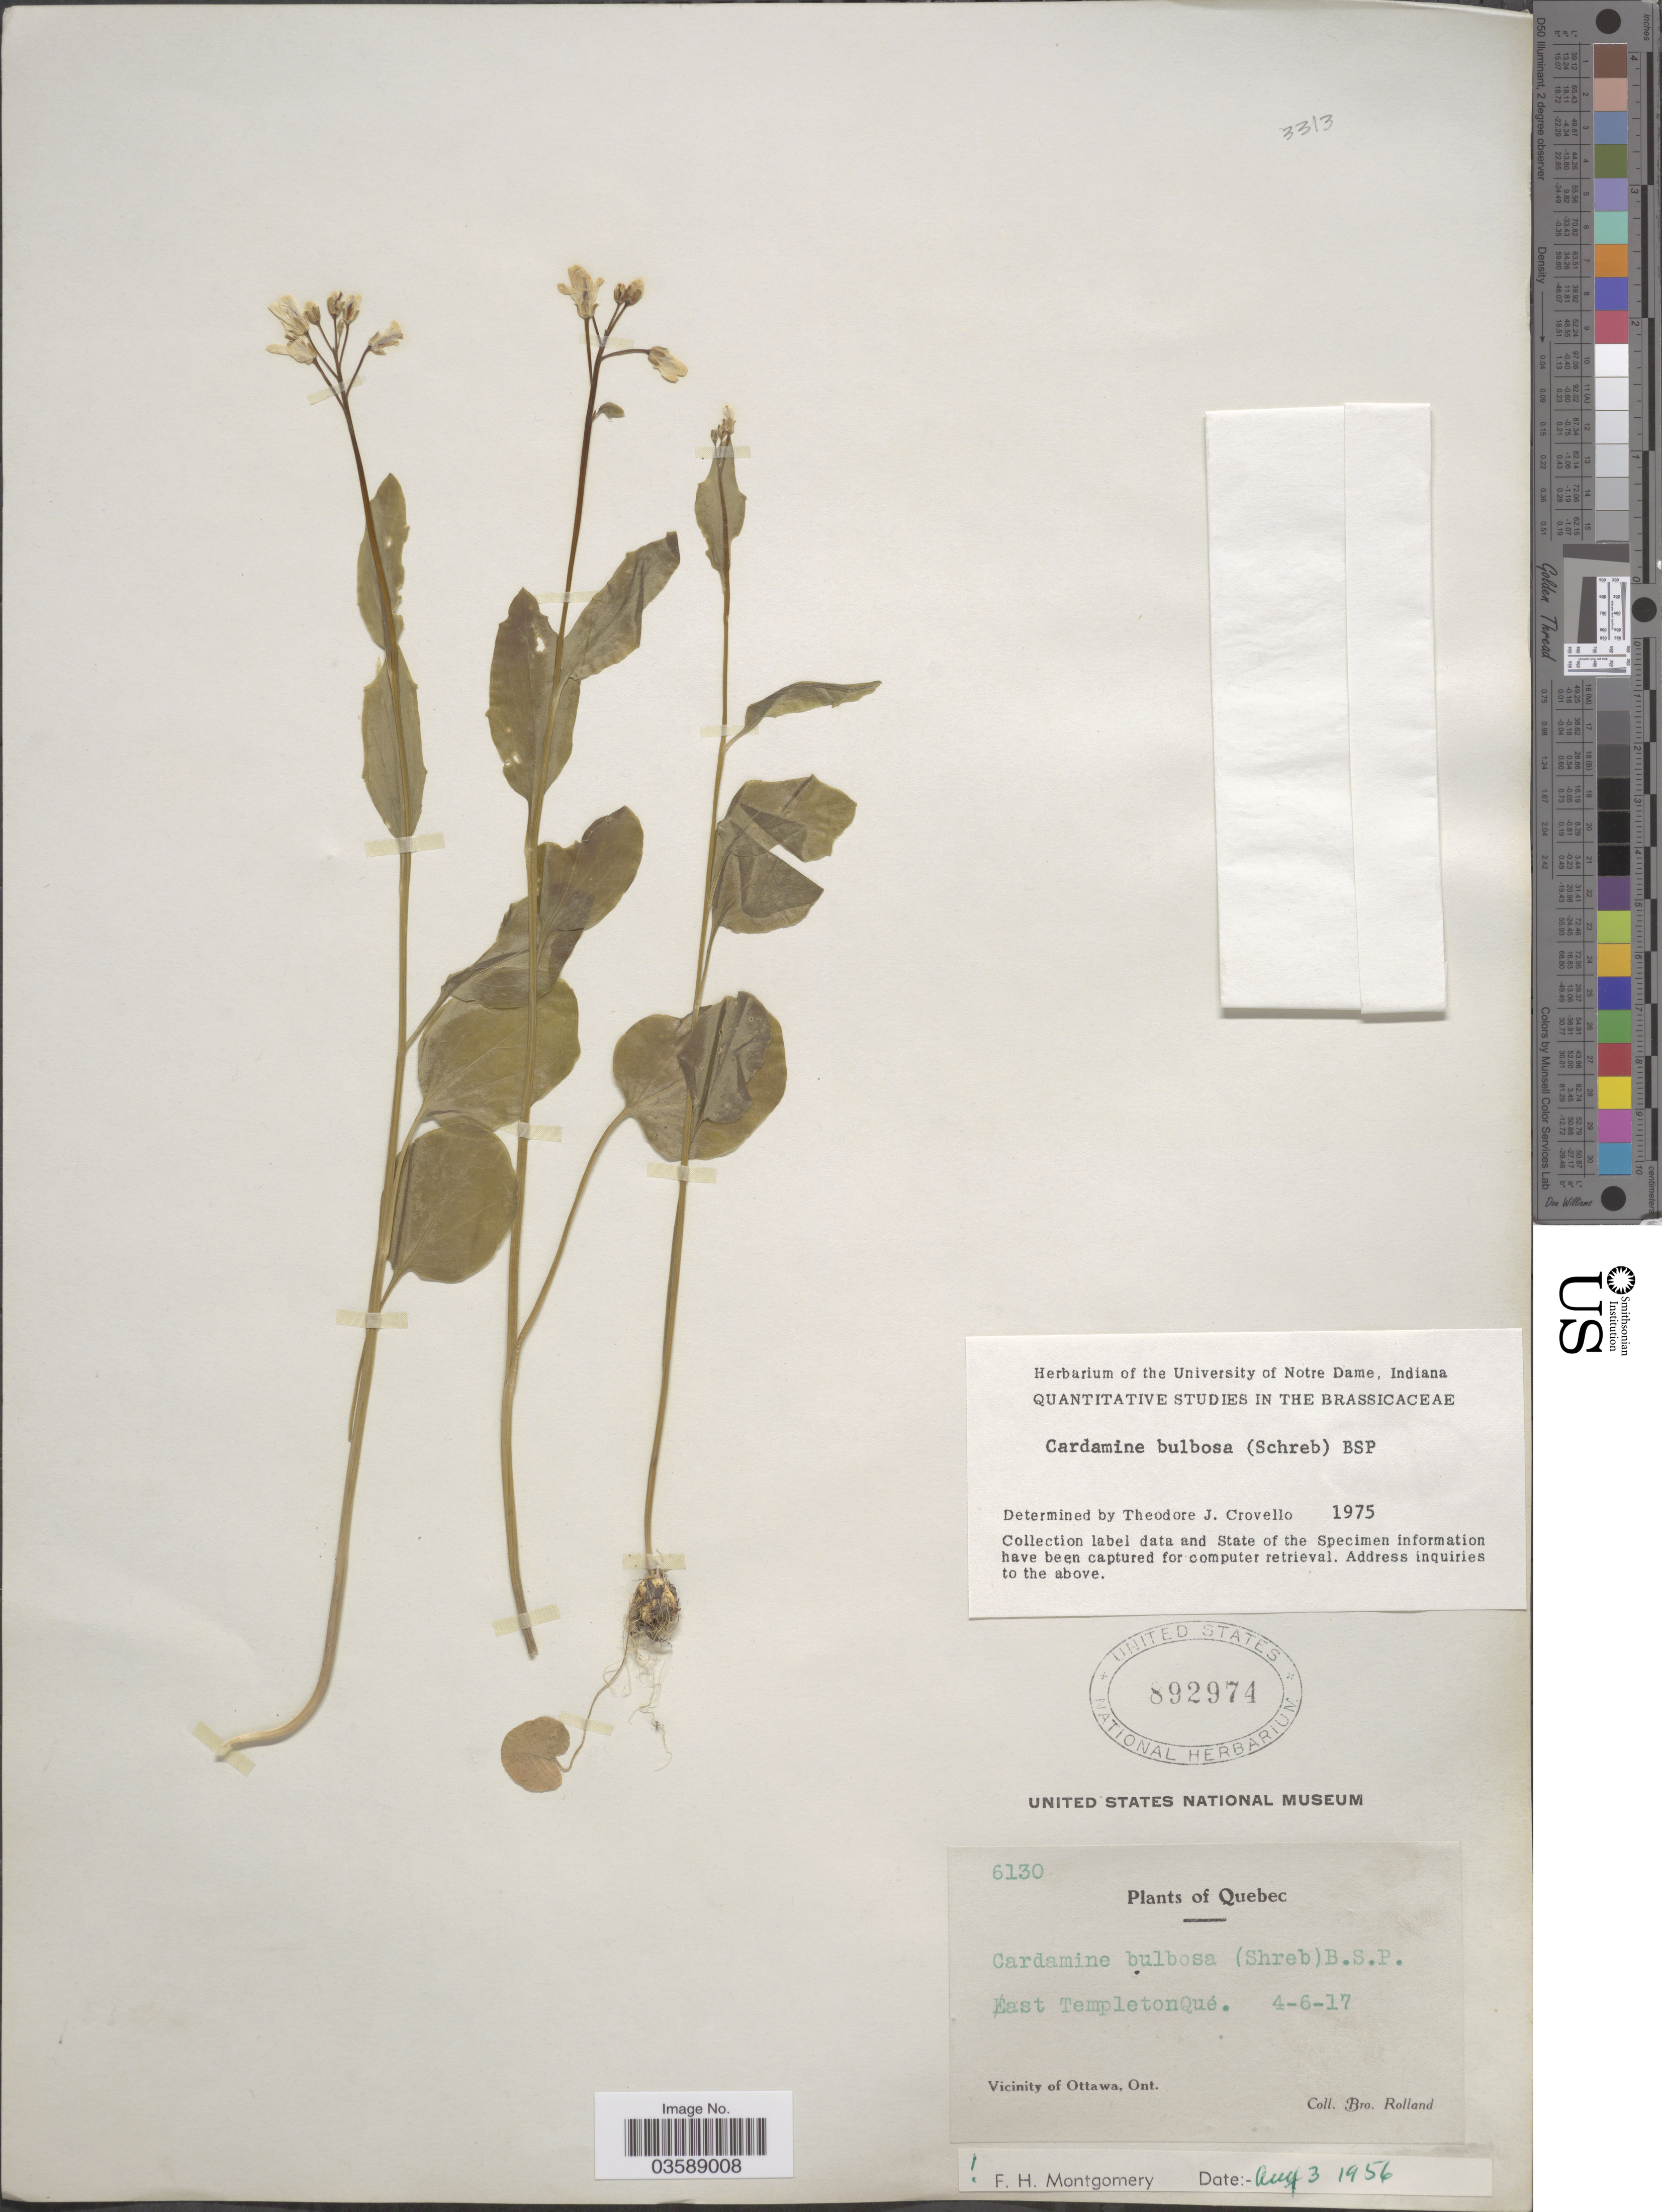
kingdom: Plantae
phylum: Tracheophyta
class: Magnoliopsida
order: Brassicales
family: Brassicaceae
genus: Cardamine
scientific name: Cardamine bulbosa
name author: (Schreb. ex Muhl.) Britton et al.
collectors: B. Rolland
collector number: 6130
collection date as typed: Transcribed d/m/y: 4/6/17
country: Canada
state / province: Quebec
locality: Ɇast TempletonǪue. Vicinity of Ottawa.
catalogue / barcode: US 892974